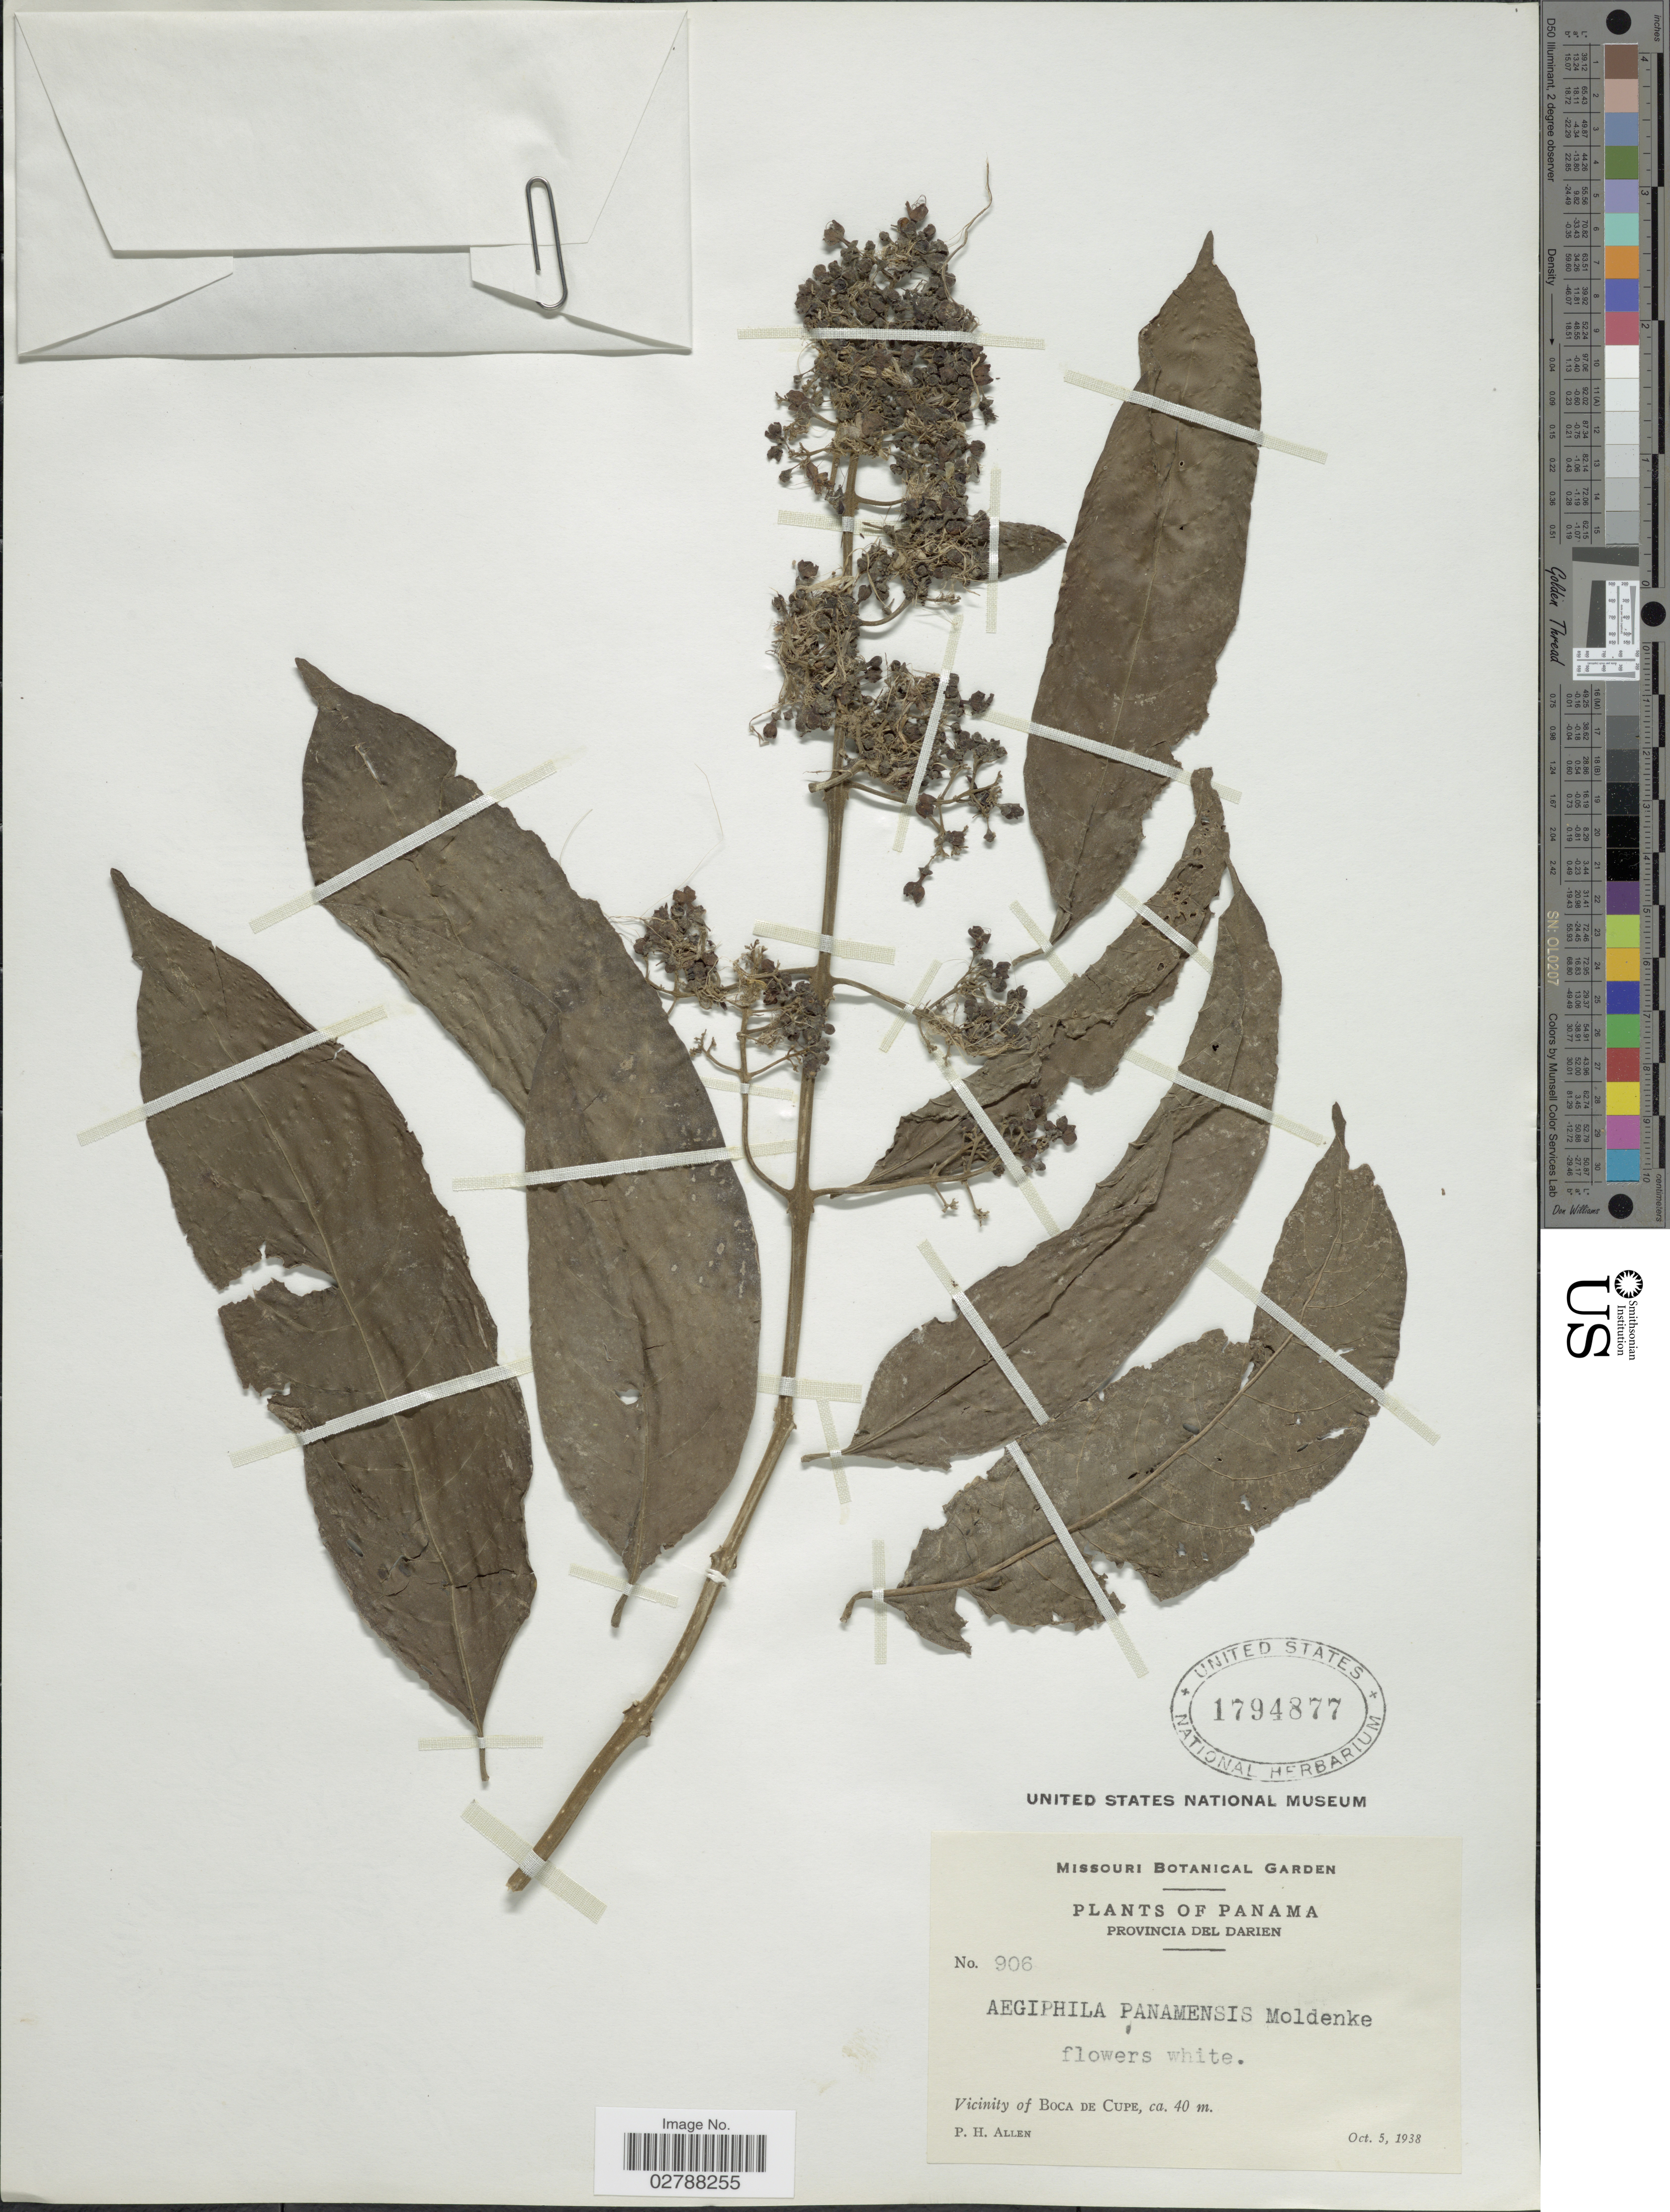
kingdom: Plantae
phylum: Tracheophyta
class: Magnoliopsida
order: Lamiales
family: Lamiaceae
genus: Aegiphila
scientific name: Aegiphila panamensis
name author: Moldenke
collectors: P. H. Allen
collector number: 906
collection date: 1938-10-05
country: Panama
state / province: Darién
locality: Provincia del Darien. Vicinity of Boca de Cupe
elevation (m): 40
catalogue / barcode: US 1794877